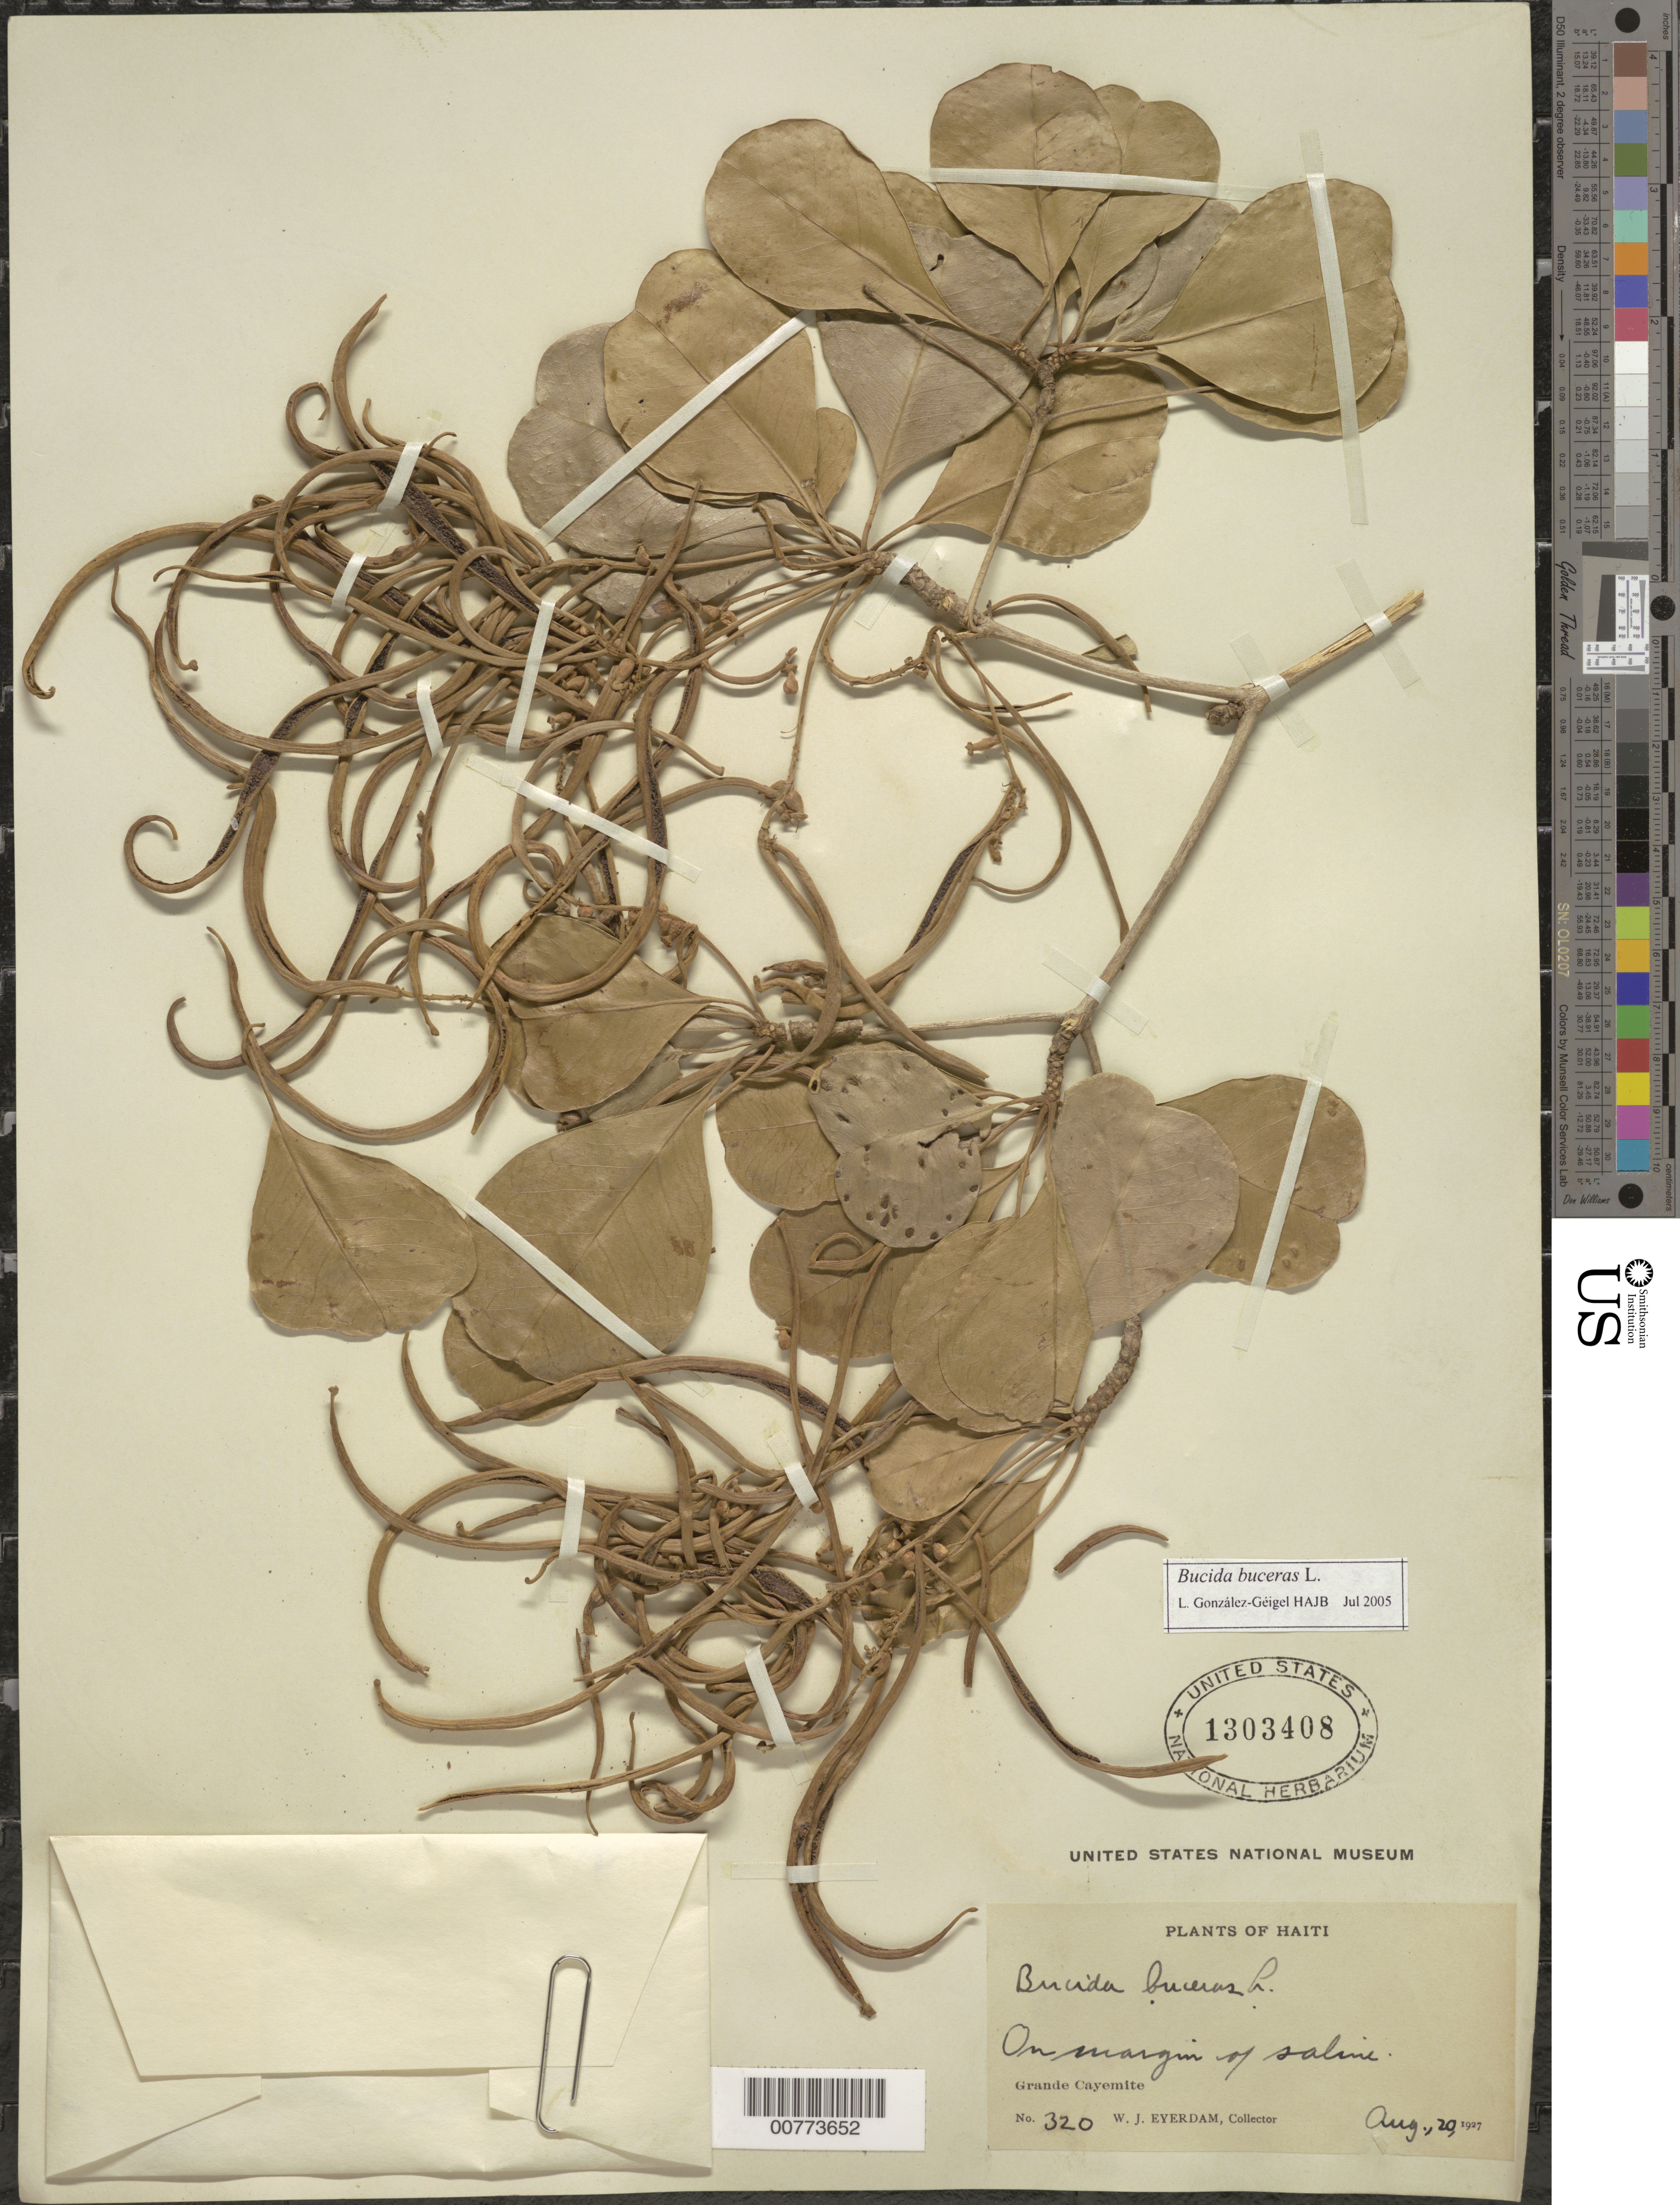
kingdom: Plantae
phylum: Tracheophyta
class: Magnoliopsida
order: Myrtales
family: Combretaceae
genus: Terminalia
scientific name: Terminalia buceras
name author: (L.) C. Wright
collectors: W. J. Eyerdam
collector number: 320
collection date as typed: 20 Aug 1927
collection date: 1927-08-20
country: Haiti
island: Hispaniola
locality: Grande Cayenite.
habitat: Margin of saline.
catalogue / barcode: US 1303408